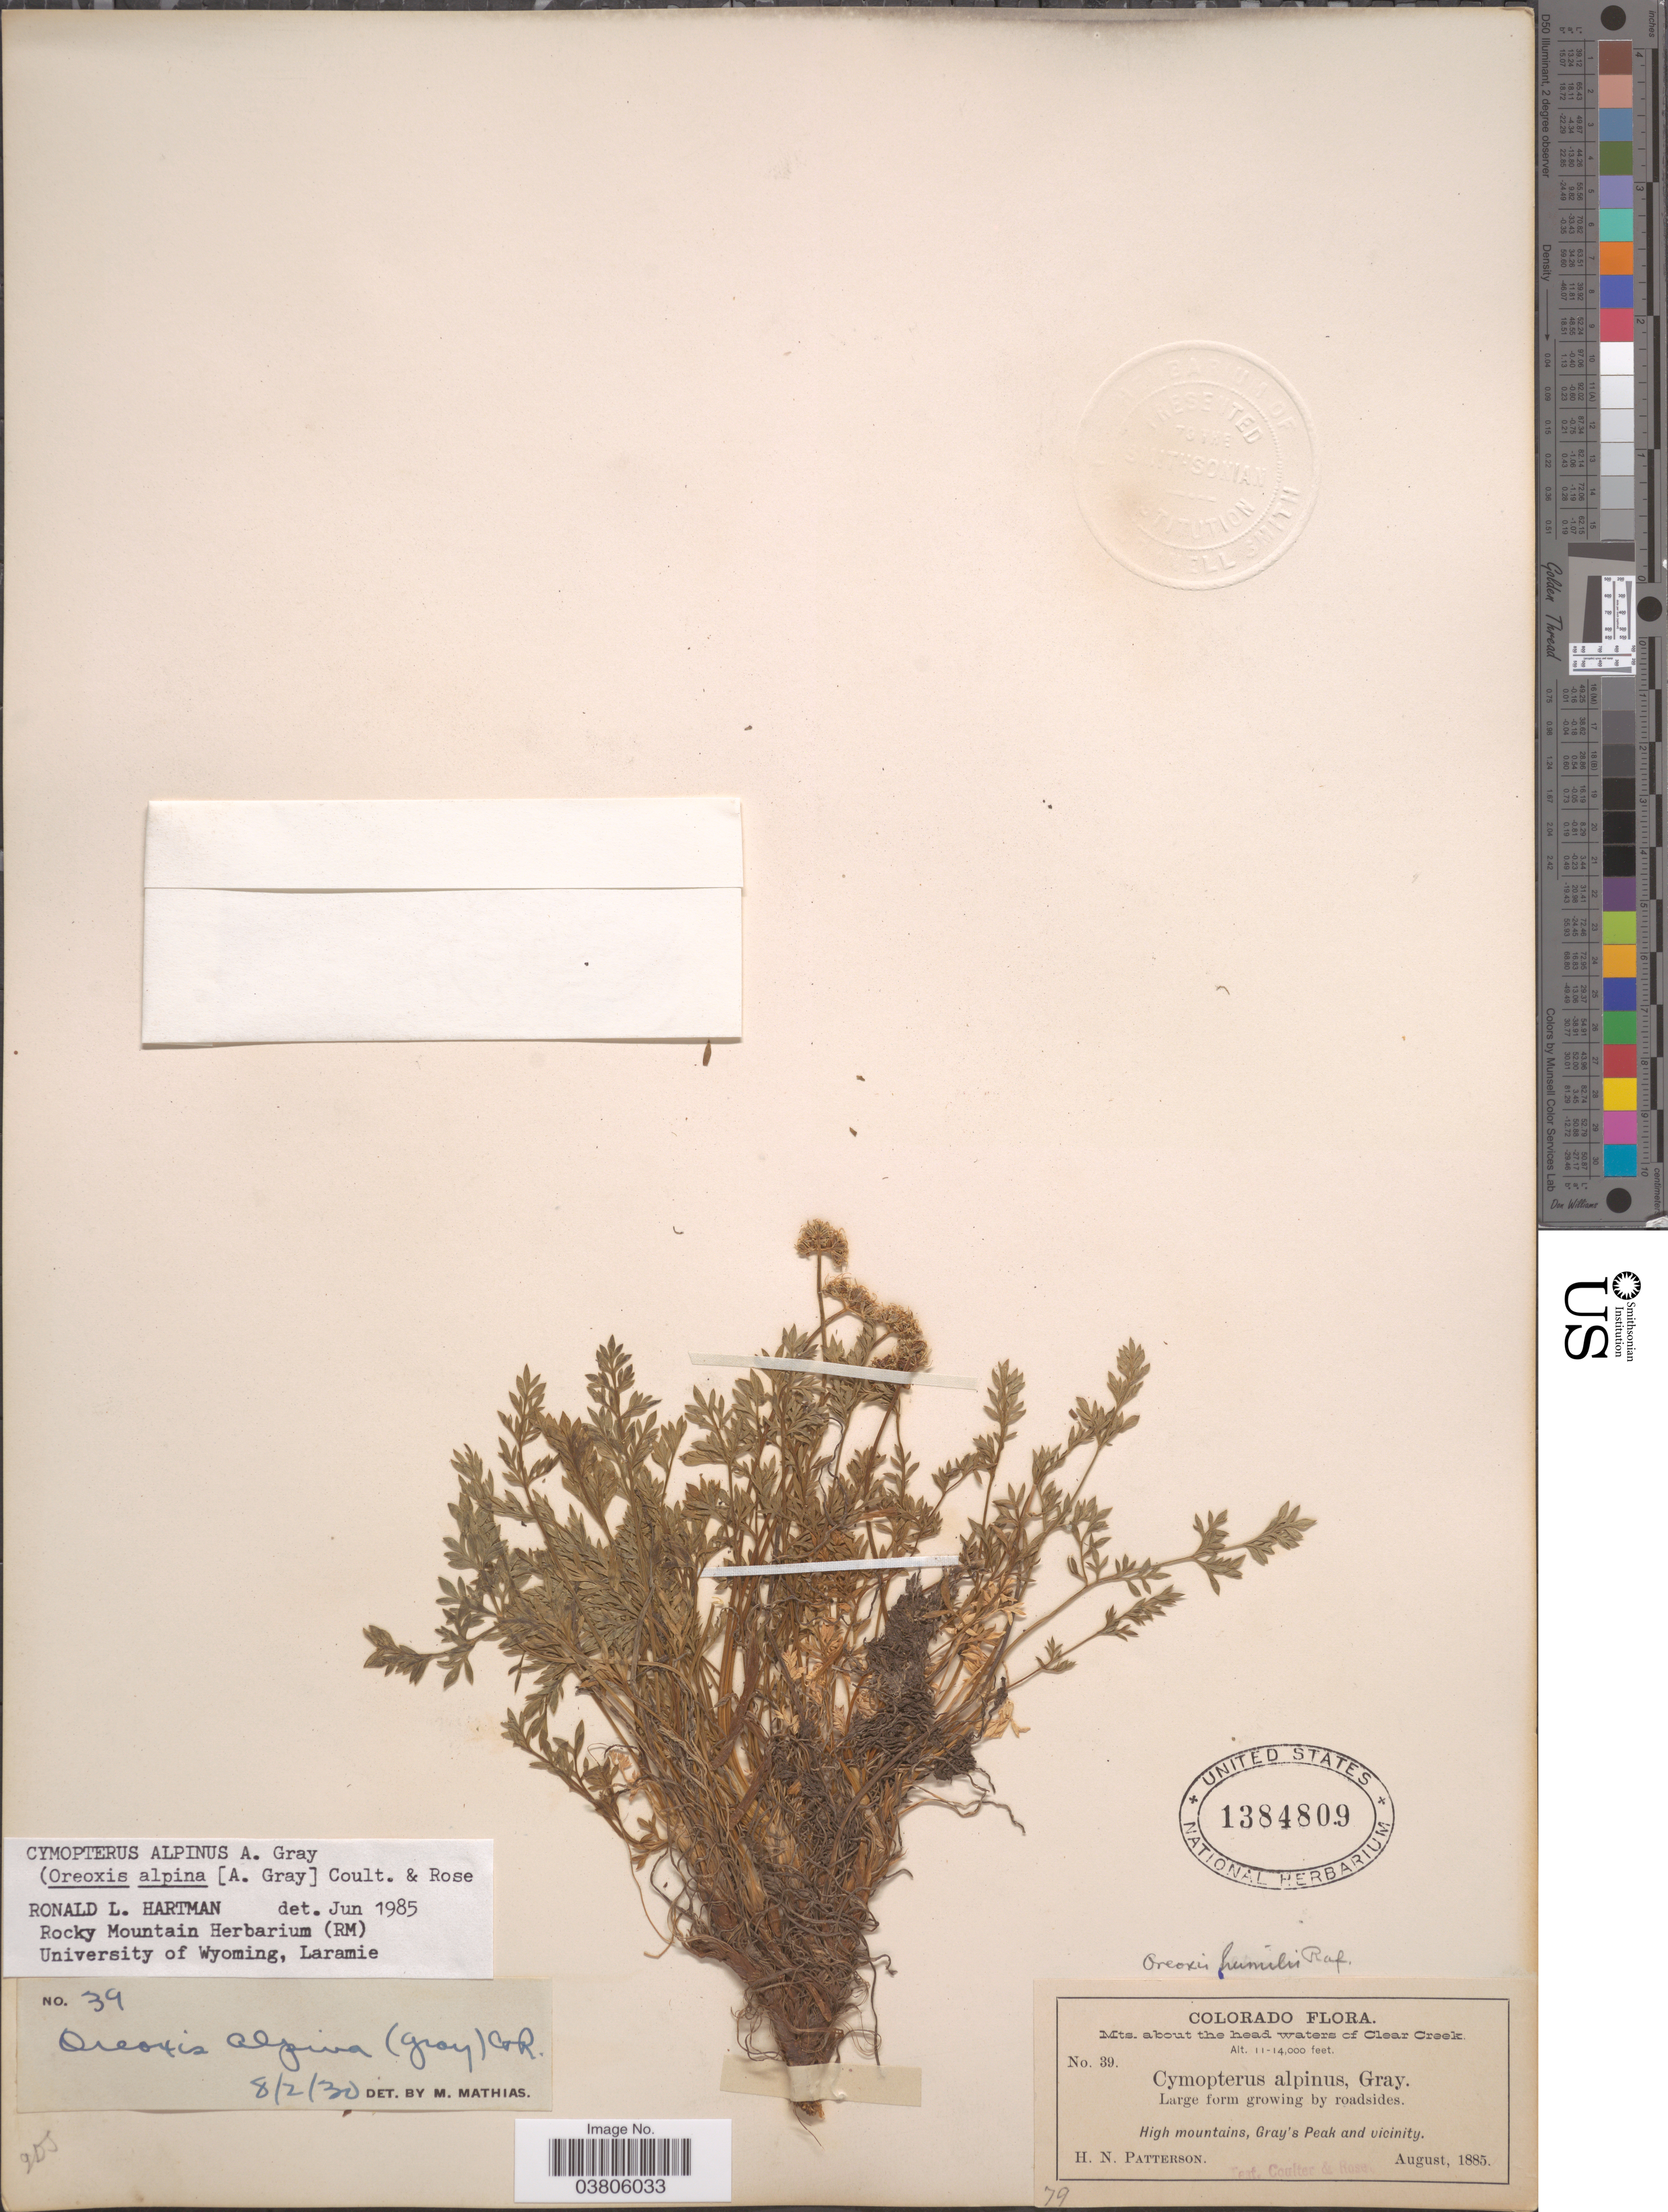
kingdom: Plantae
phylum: Tracheophyta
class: Magnoliopsida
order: Apiales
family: Apiaceae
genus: Cymopterus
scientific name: Cymopterus alpinus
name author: A. Gray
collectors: H. N. Patterson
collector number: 39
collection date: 1885-08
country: United States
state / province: Colorado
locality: Mts. about the head waters of Clear Creek. High mountains, Gray's Peak and vicinity.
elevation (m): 3353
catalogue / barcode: US 1384809